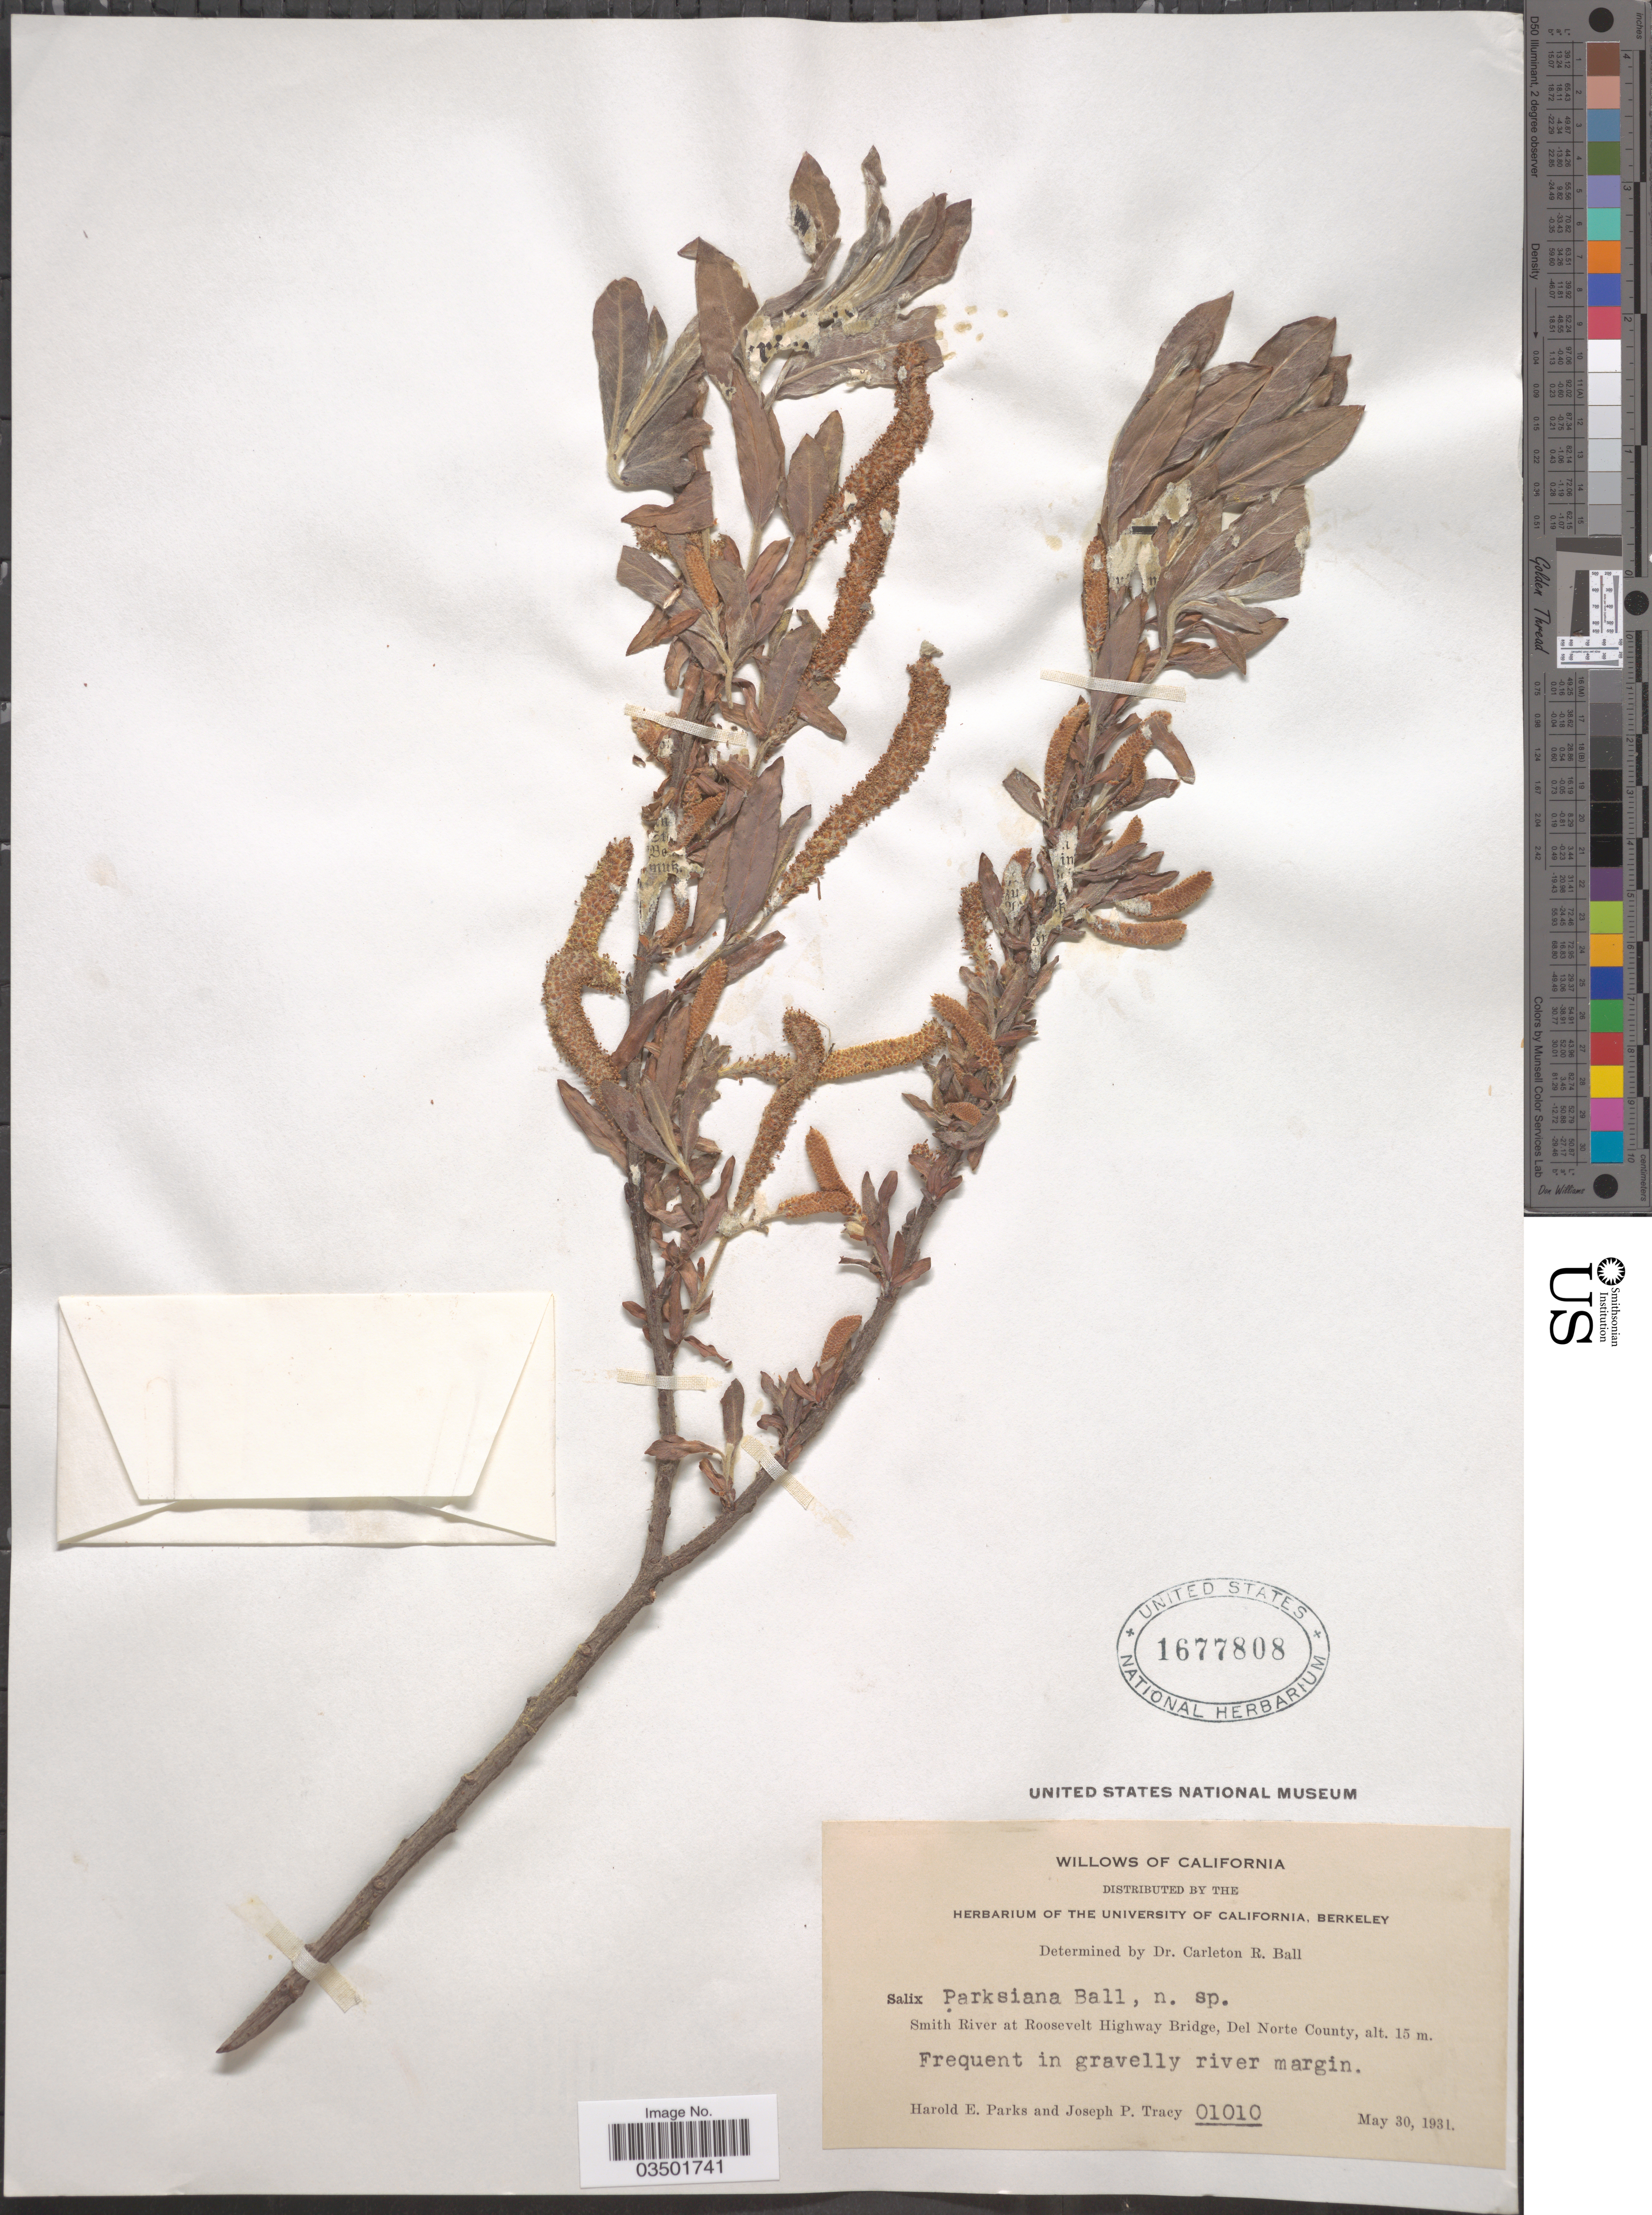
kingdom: Plantae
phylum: Tracheophyta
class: Magnoliopsida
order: Malpighiales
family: Salicaceae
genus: Salix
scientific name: Salix parksiana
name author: C.R. Ball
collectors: H. E. Parks & J. Tracy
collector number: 01010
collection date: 1931-05-30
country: United States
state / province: California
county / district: Del Norte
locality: Smith River at Roosevelt Highway Bridge, Del Norte County.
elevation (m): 15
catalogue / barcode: US 1677808